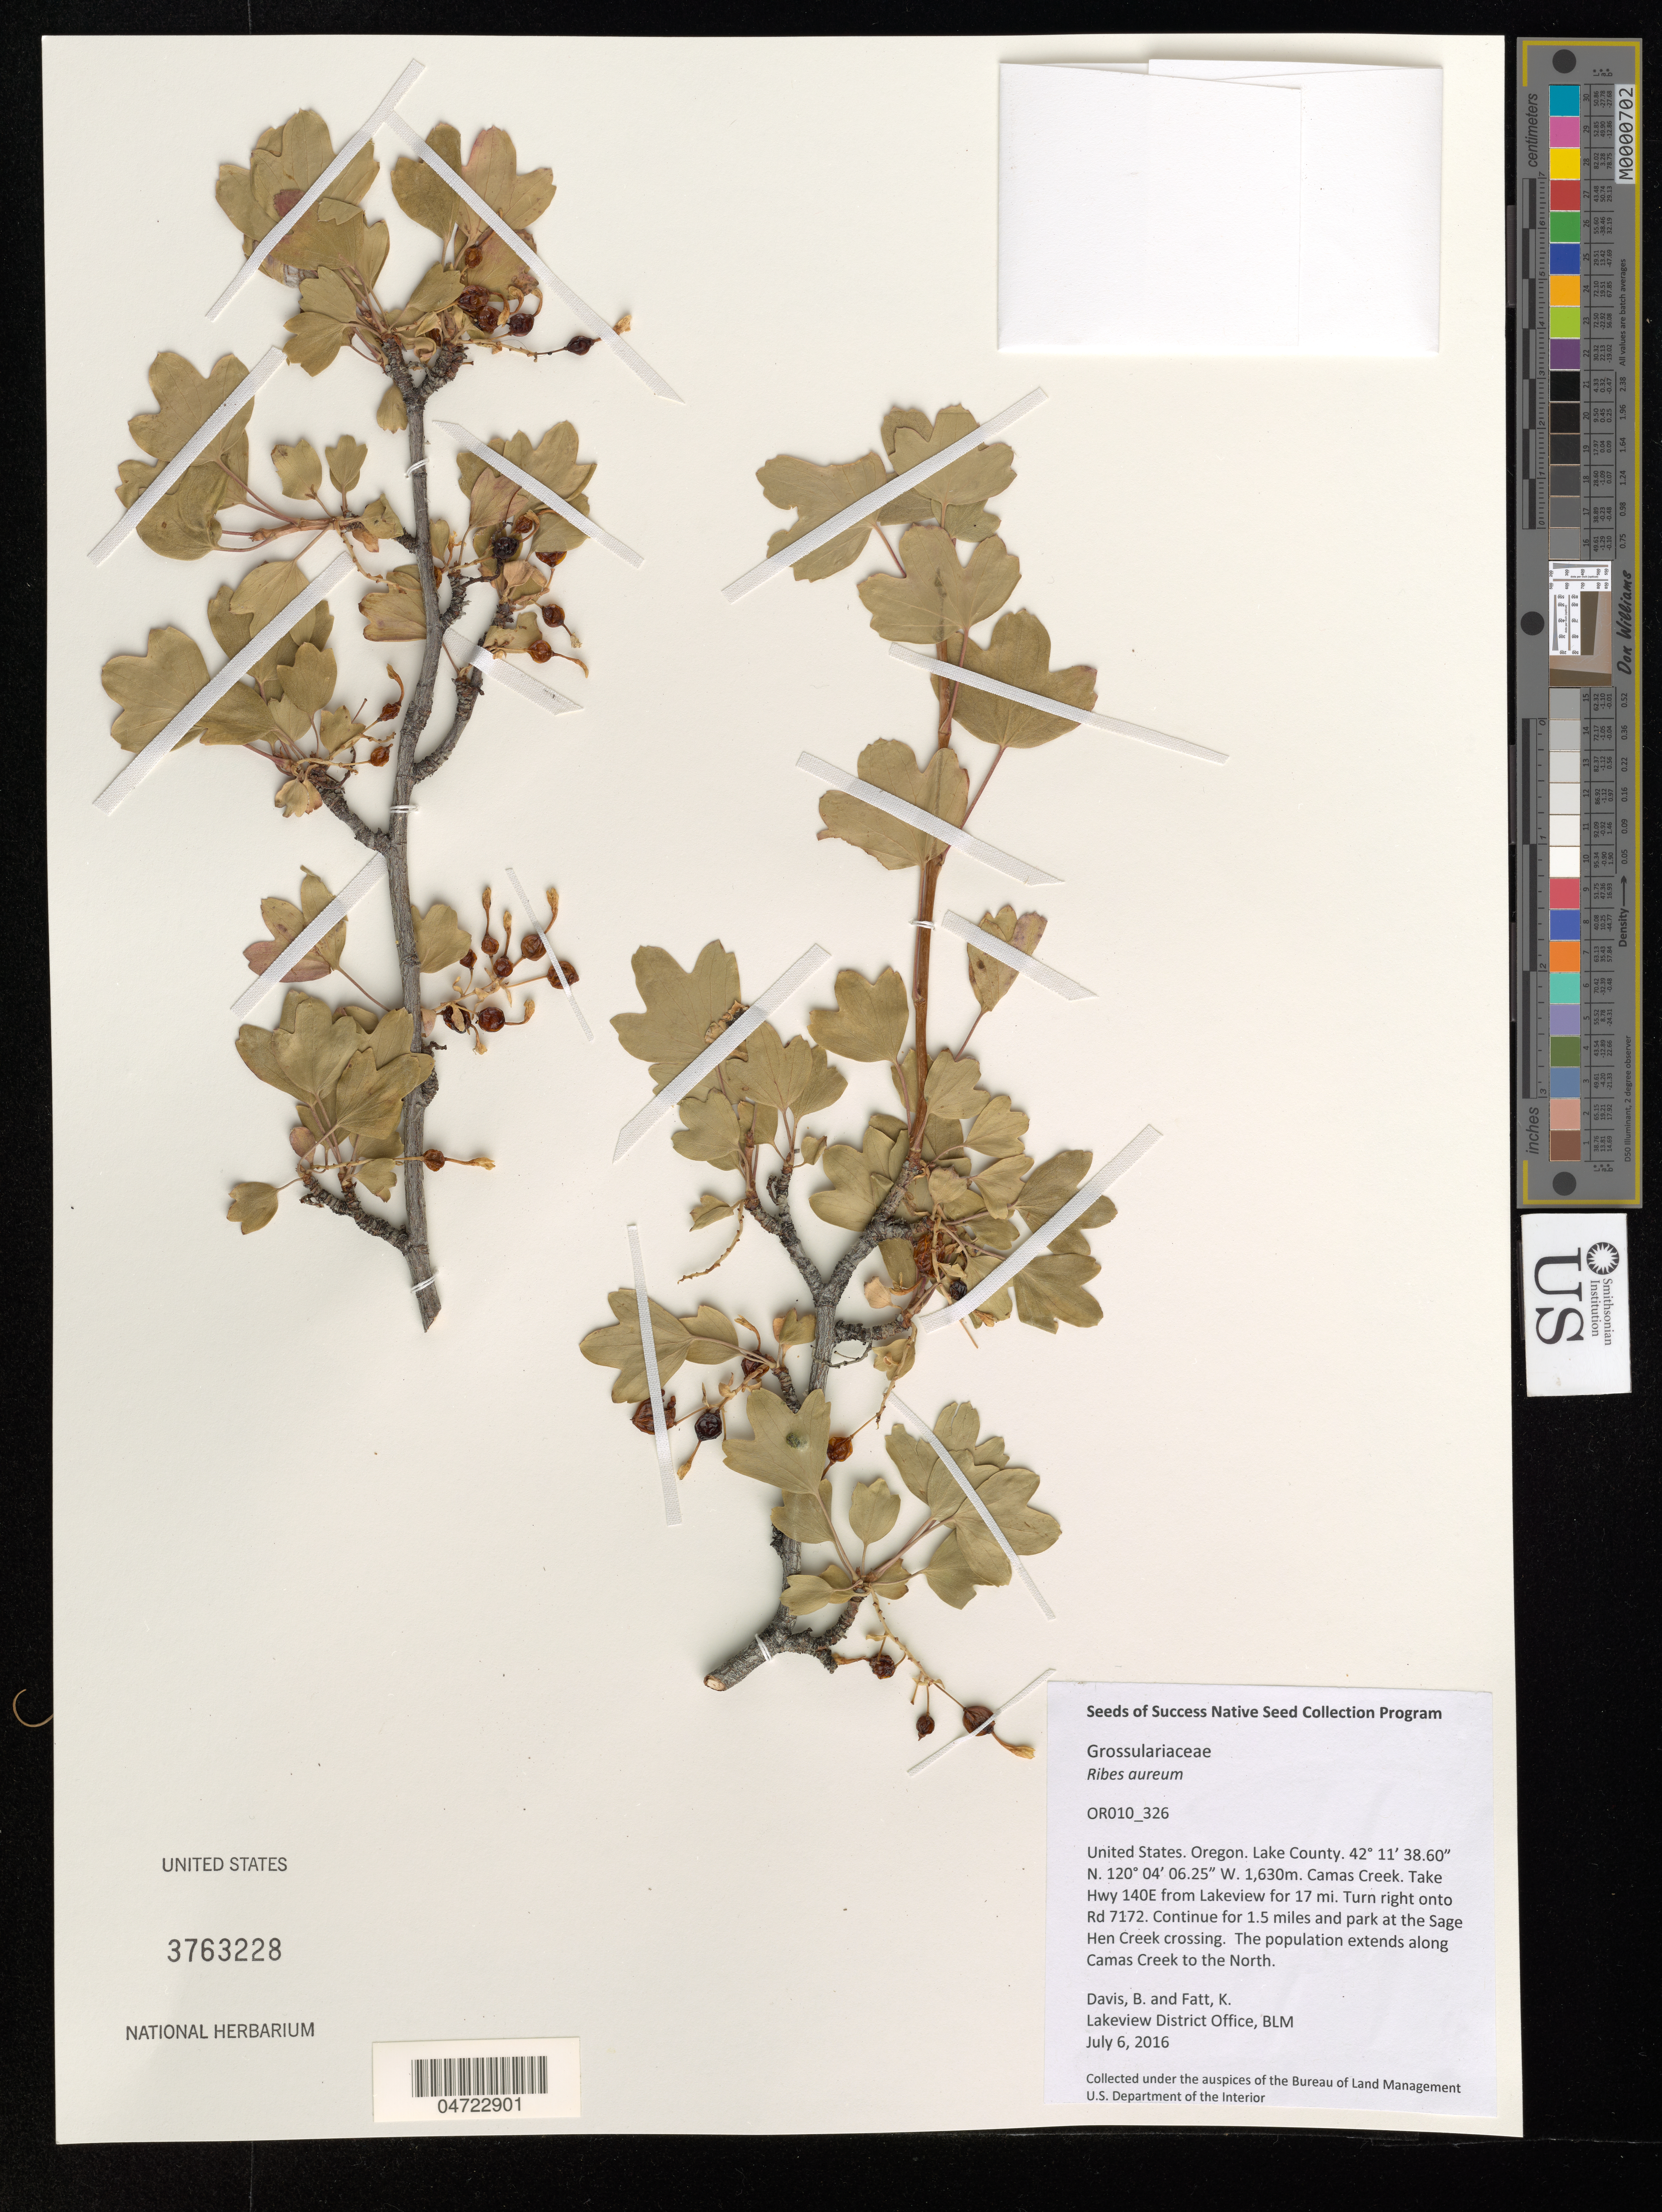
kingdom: Plantae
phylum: Tracheophyta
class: Magnoliopsida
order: Saxifragales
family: Grossulariaceae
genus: Ribes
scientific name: Ribes aureum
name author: Pursh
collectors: B. Davis & K. Fatt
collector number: OR010_326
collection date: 2016-07-06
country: United States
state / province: Oregon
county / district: Lake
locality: Lake County. Camas Creek. Take Hwy 140E from Lakeview for 17 mi. Turn right onto Rd 7172. Continue for 1.5 miles and park at the Sage Hen Creek crossing. The population extends along Camas Creek to the North.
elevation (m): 1630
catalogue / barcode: US 3763228